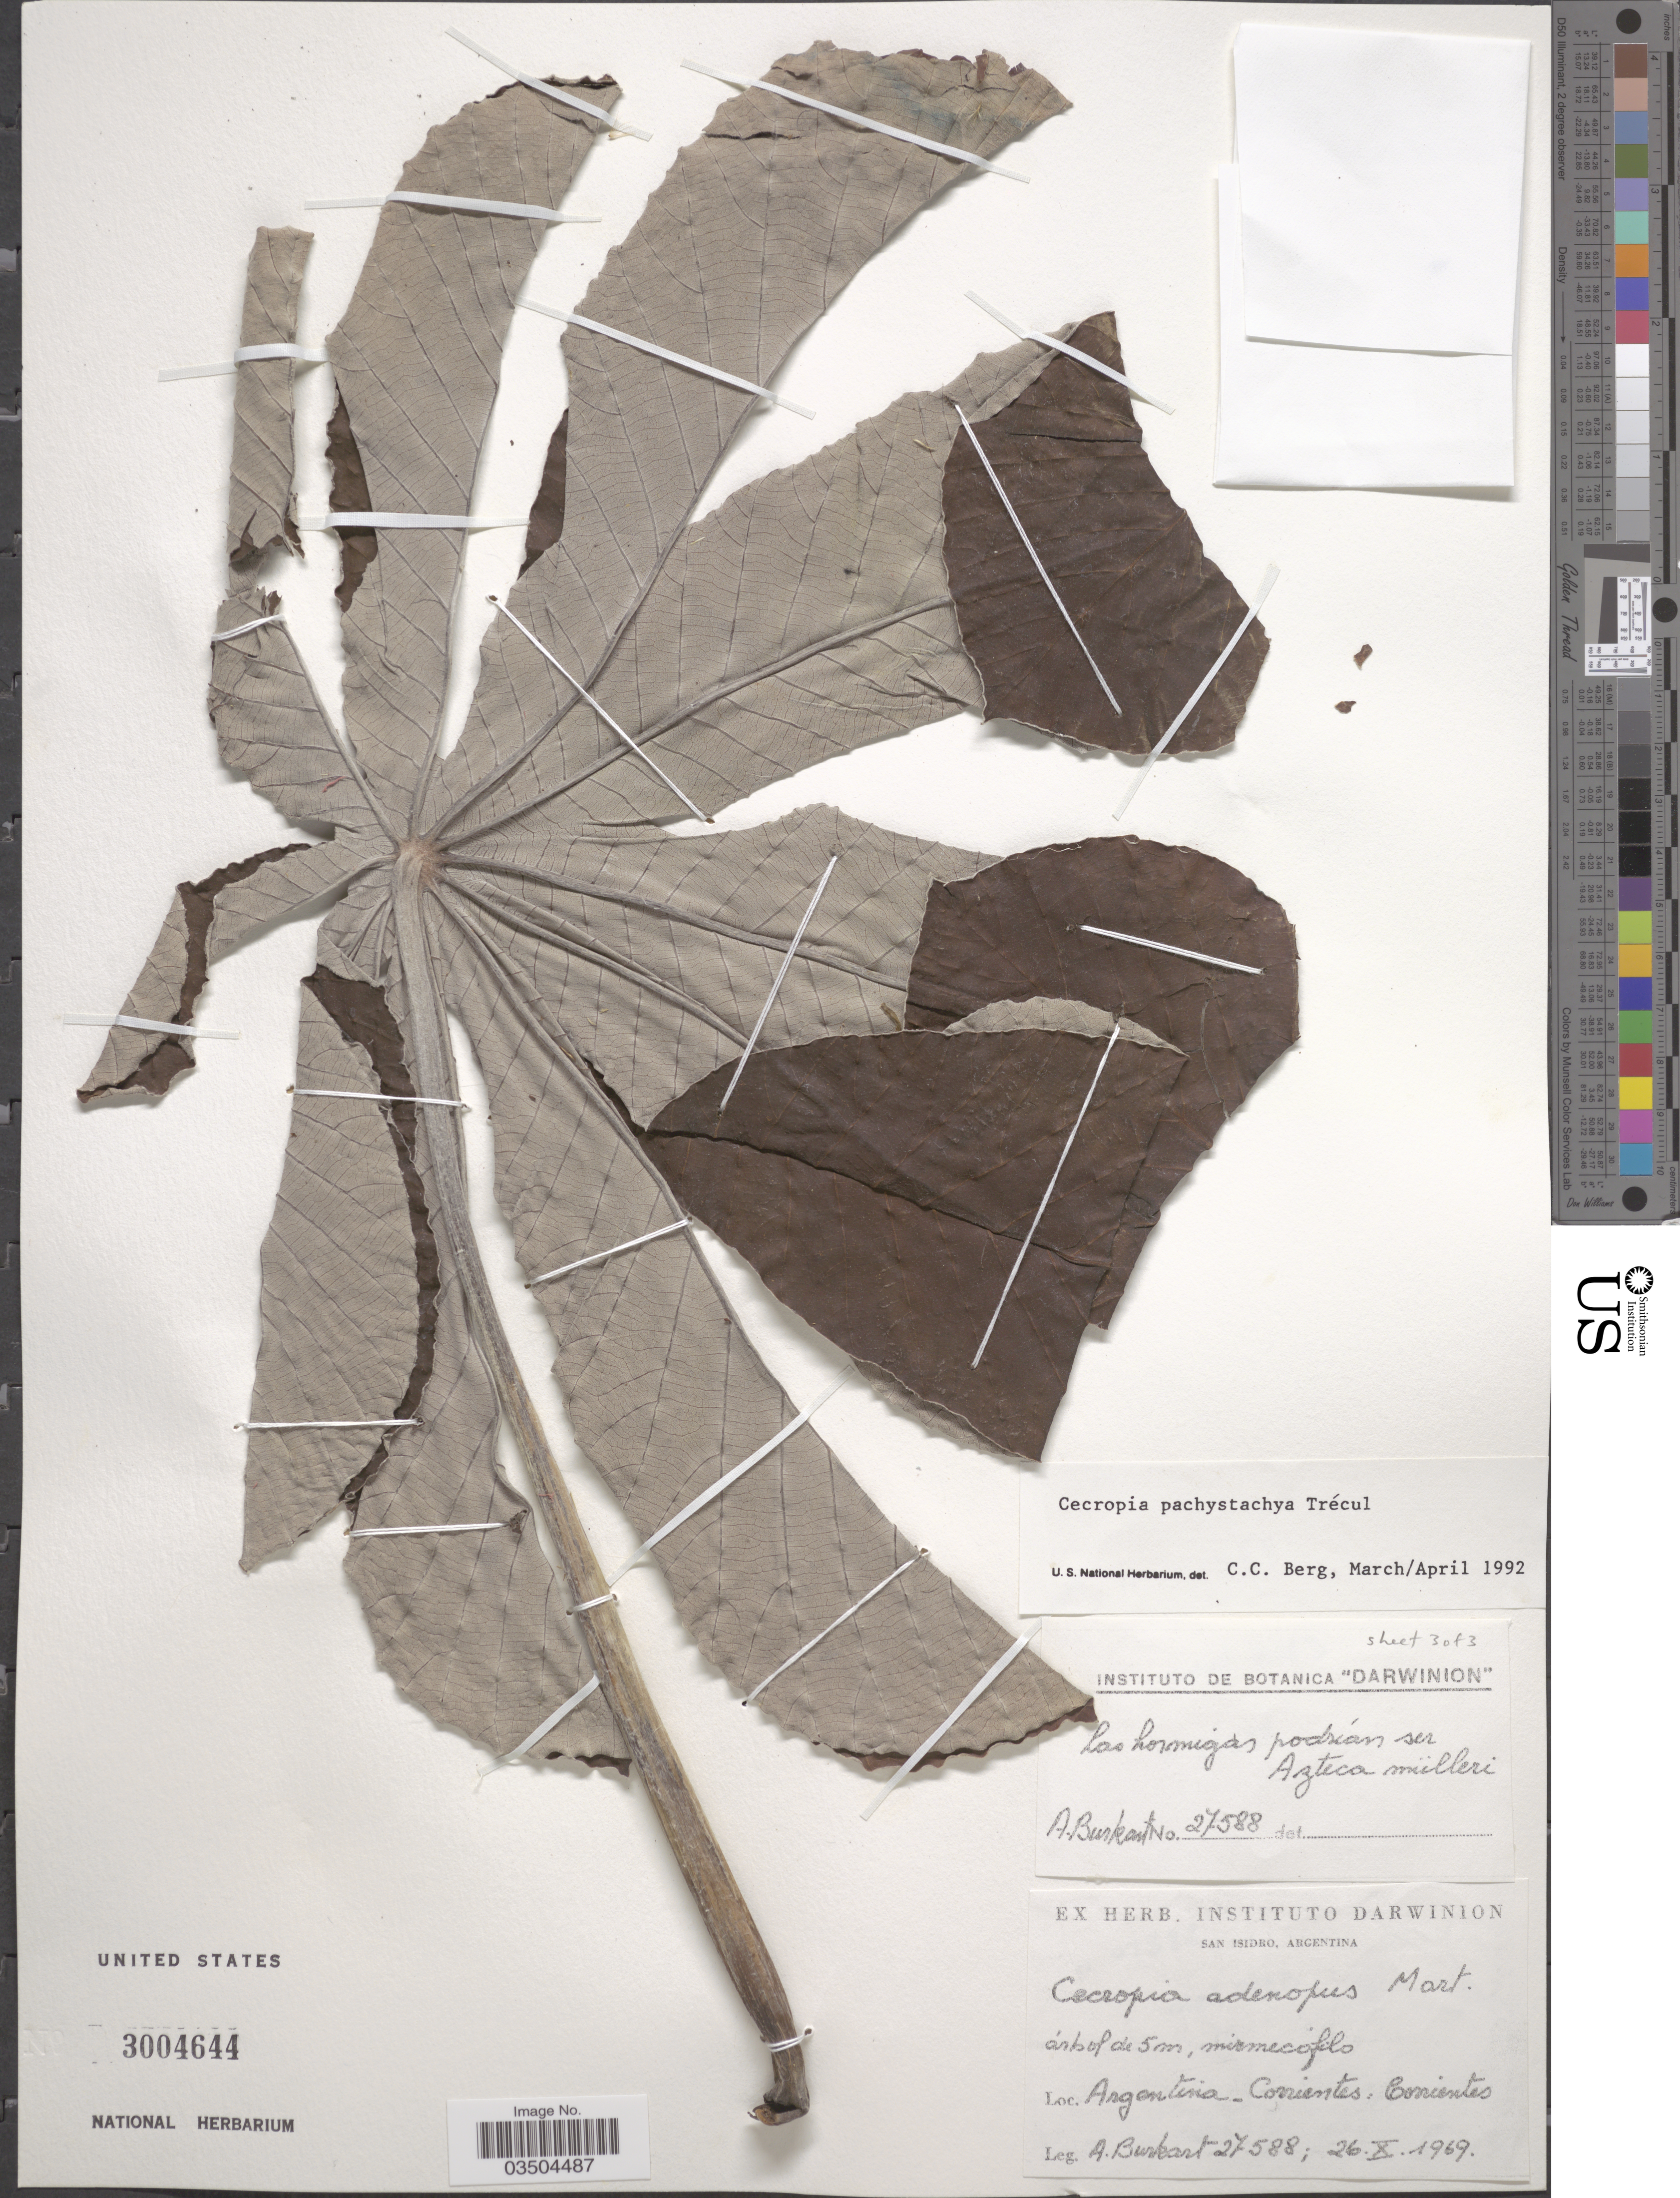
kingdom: Plantae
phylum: Tracheophyta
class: Magnoliopsida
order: Rosales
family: Urticaceae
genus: Cecropia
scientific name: Cecropia pachystachya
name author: Trécul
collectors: A. E. Burkart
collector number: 27588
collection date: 1969-10-26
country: Argentina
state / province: Corrientes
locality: Corrientes.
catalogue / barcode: US 3004644